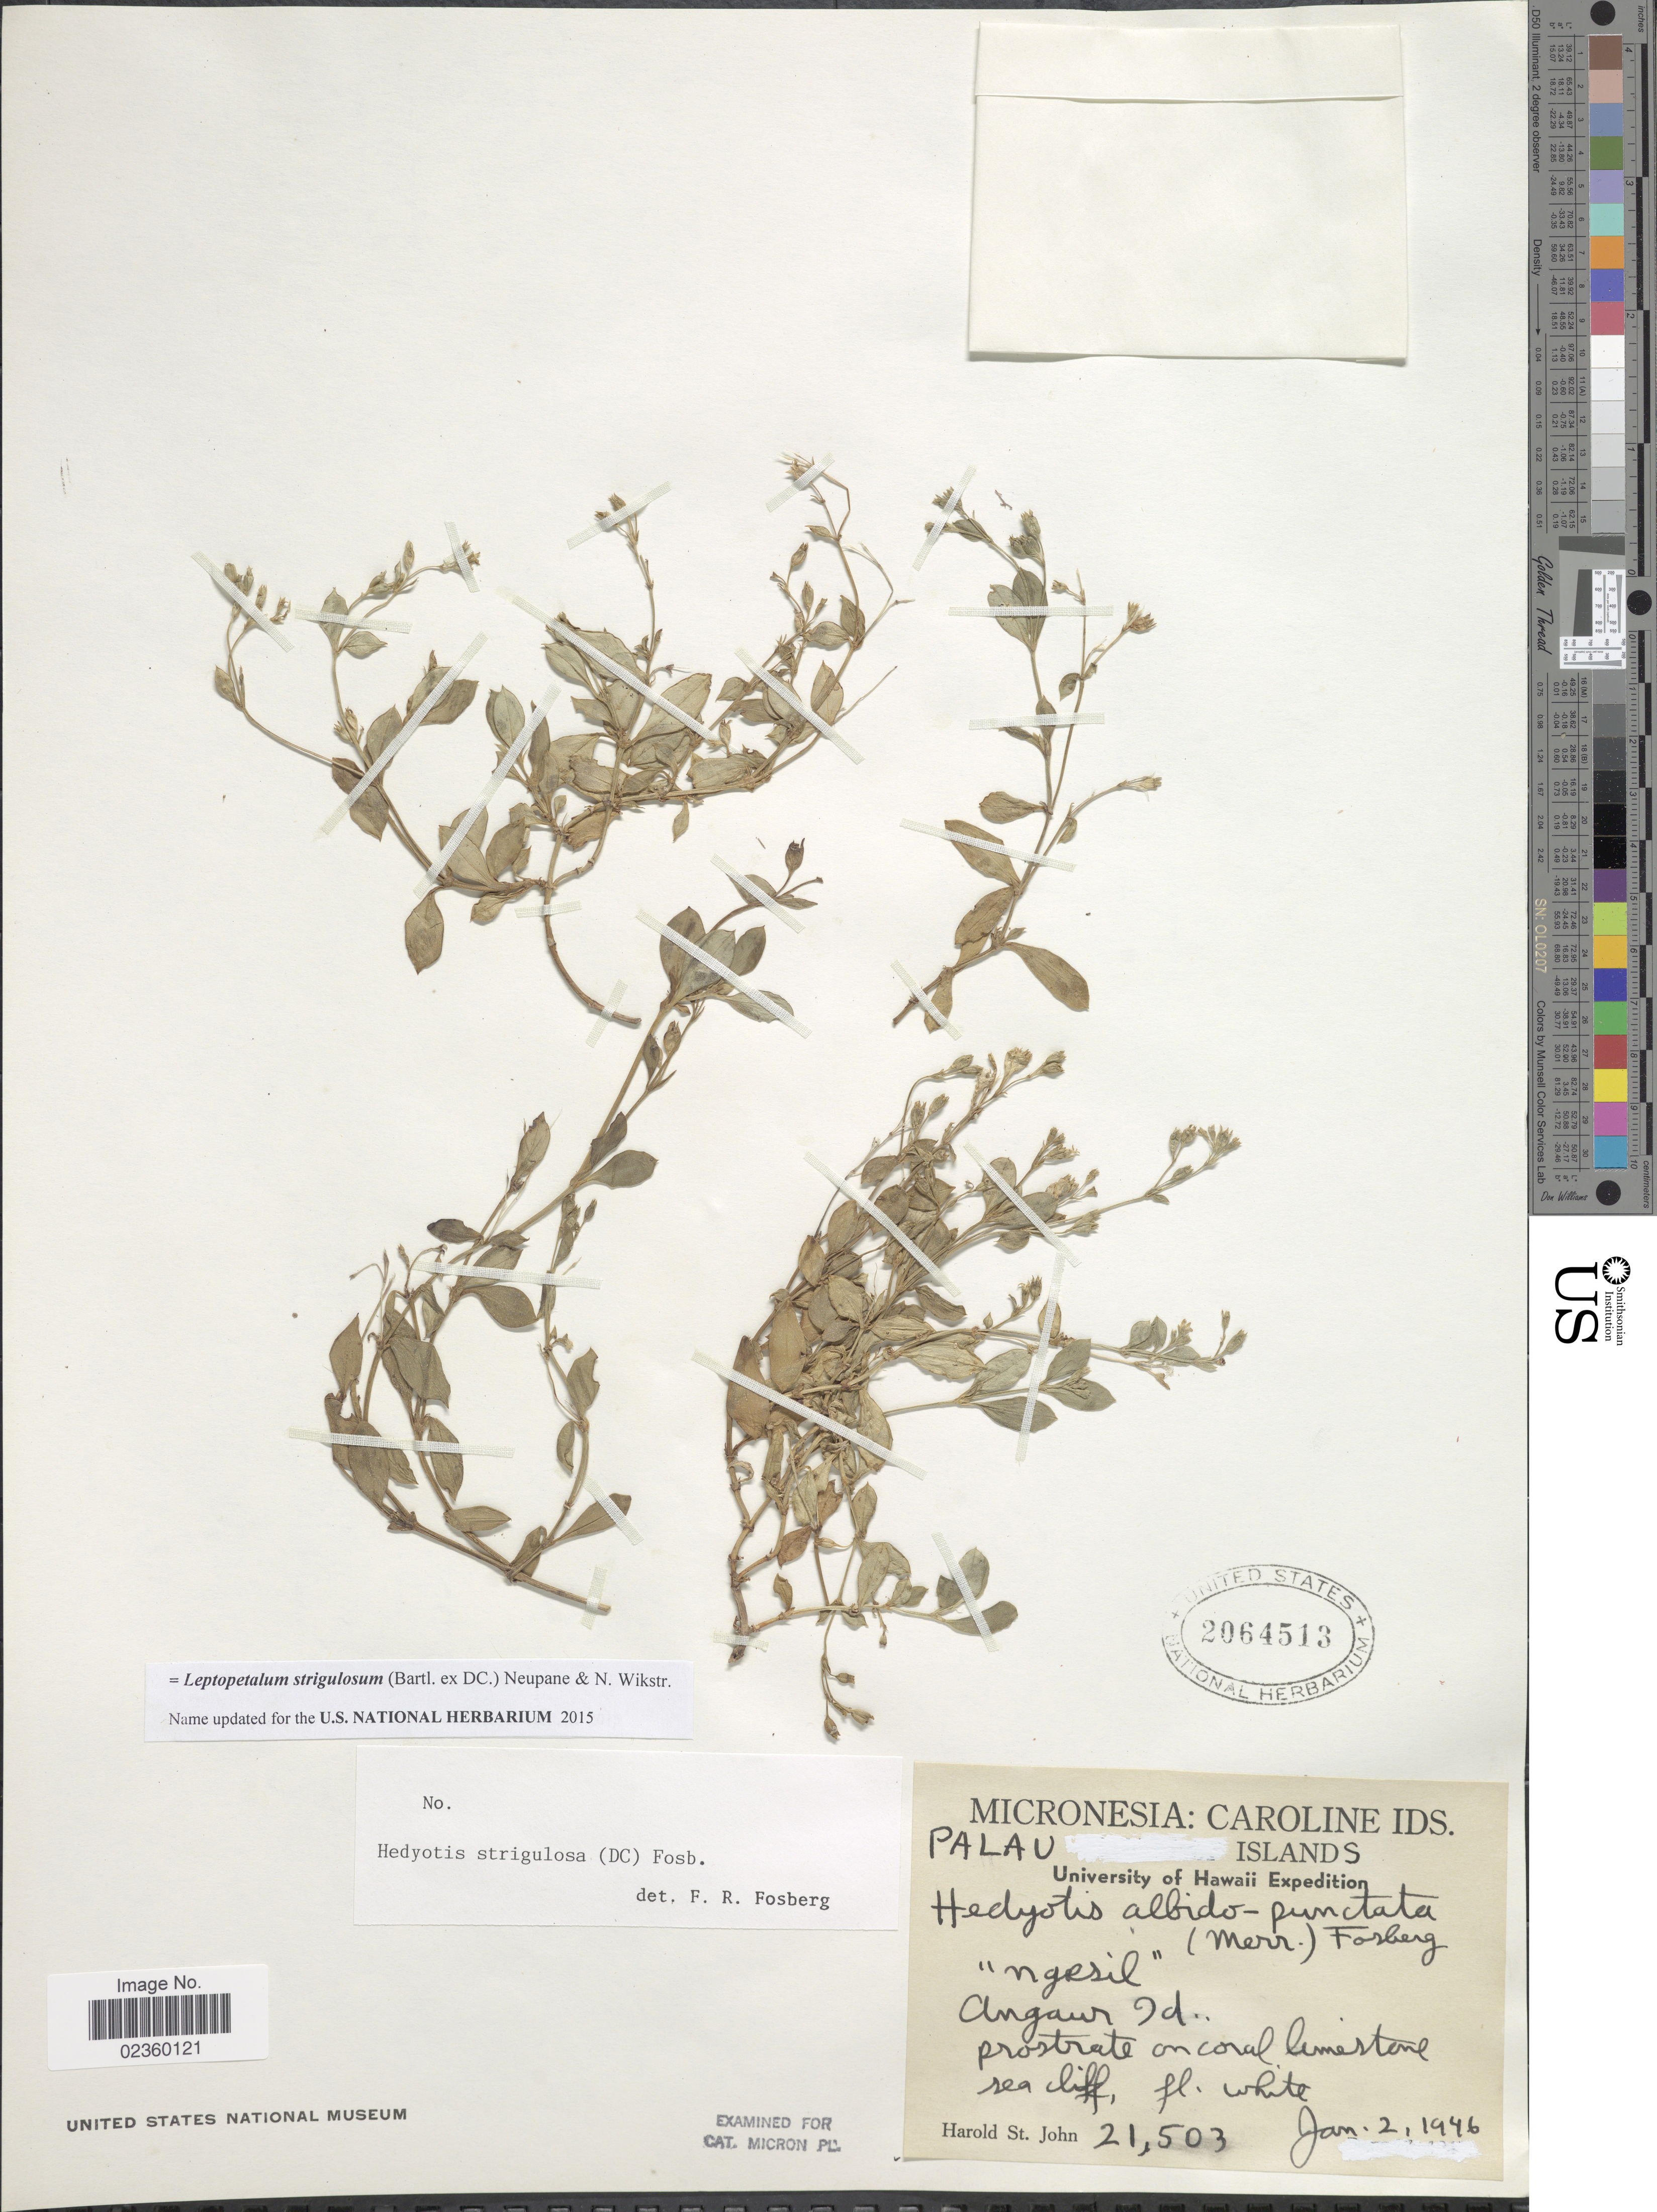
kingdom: Plantae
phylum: Tracheophyta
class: Magnoliopsida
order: Gentianales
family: Rubiaceae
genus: Leptopetalum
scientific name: Leptopetalum strigulosum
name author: (Bartl. ex DC.) Neupane & N. Wikstr.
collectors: H. St. John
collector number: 21503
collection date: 1946-01-02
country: Palau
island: Ngeaur [Angaur]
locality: Palau Islands, Angaur Id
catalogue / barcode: US 2064513